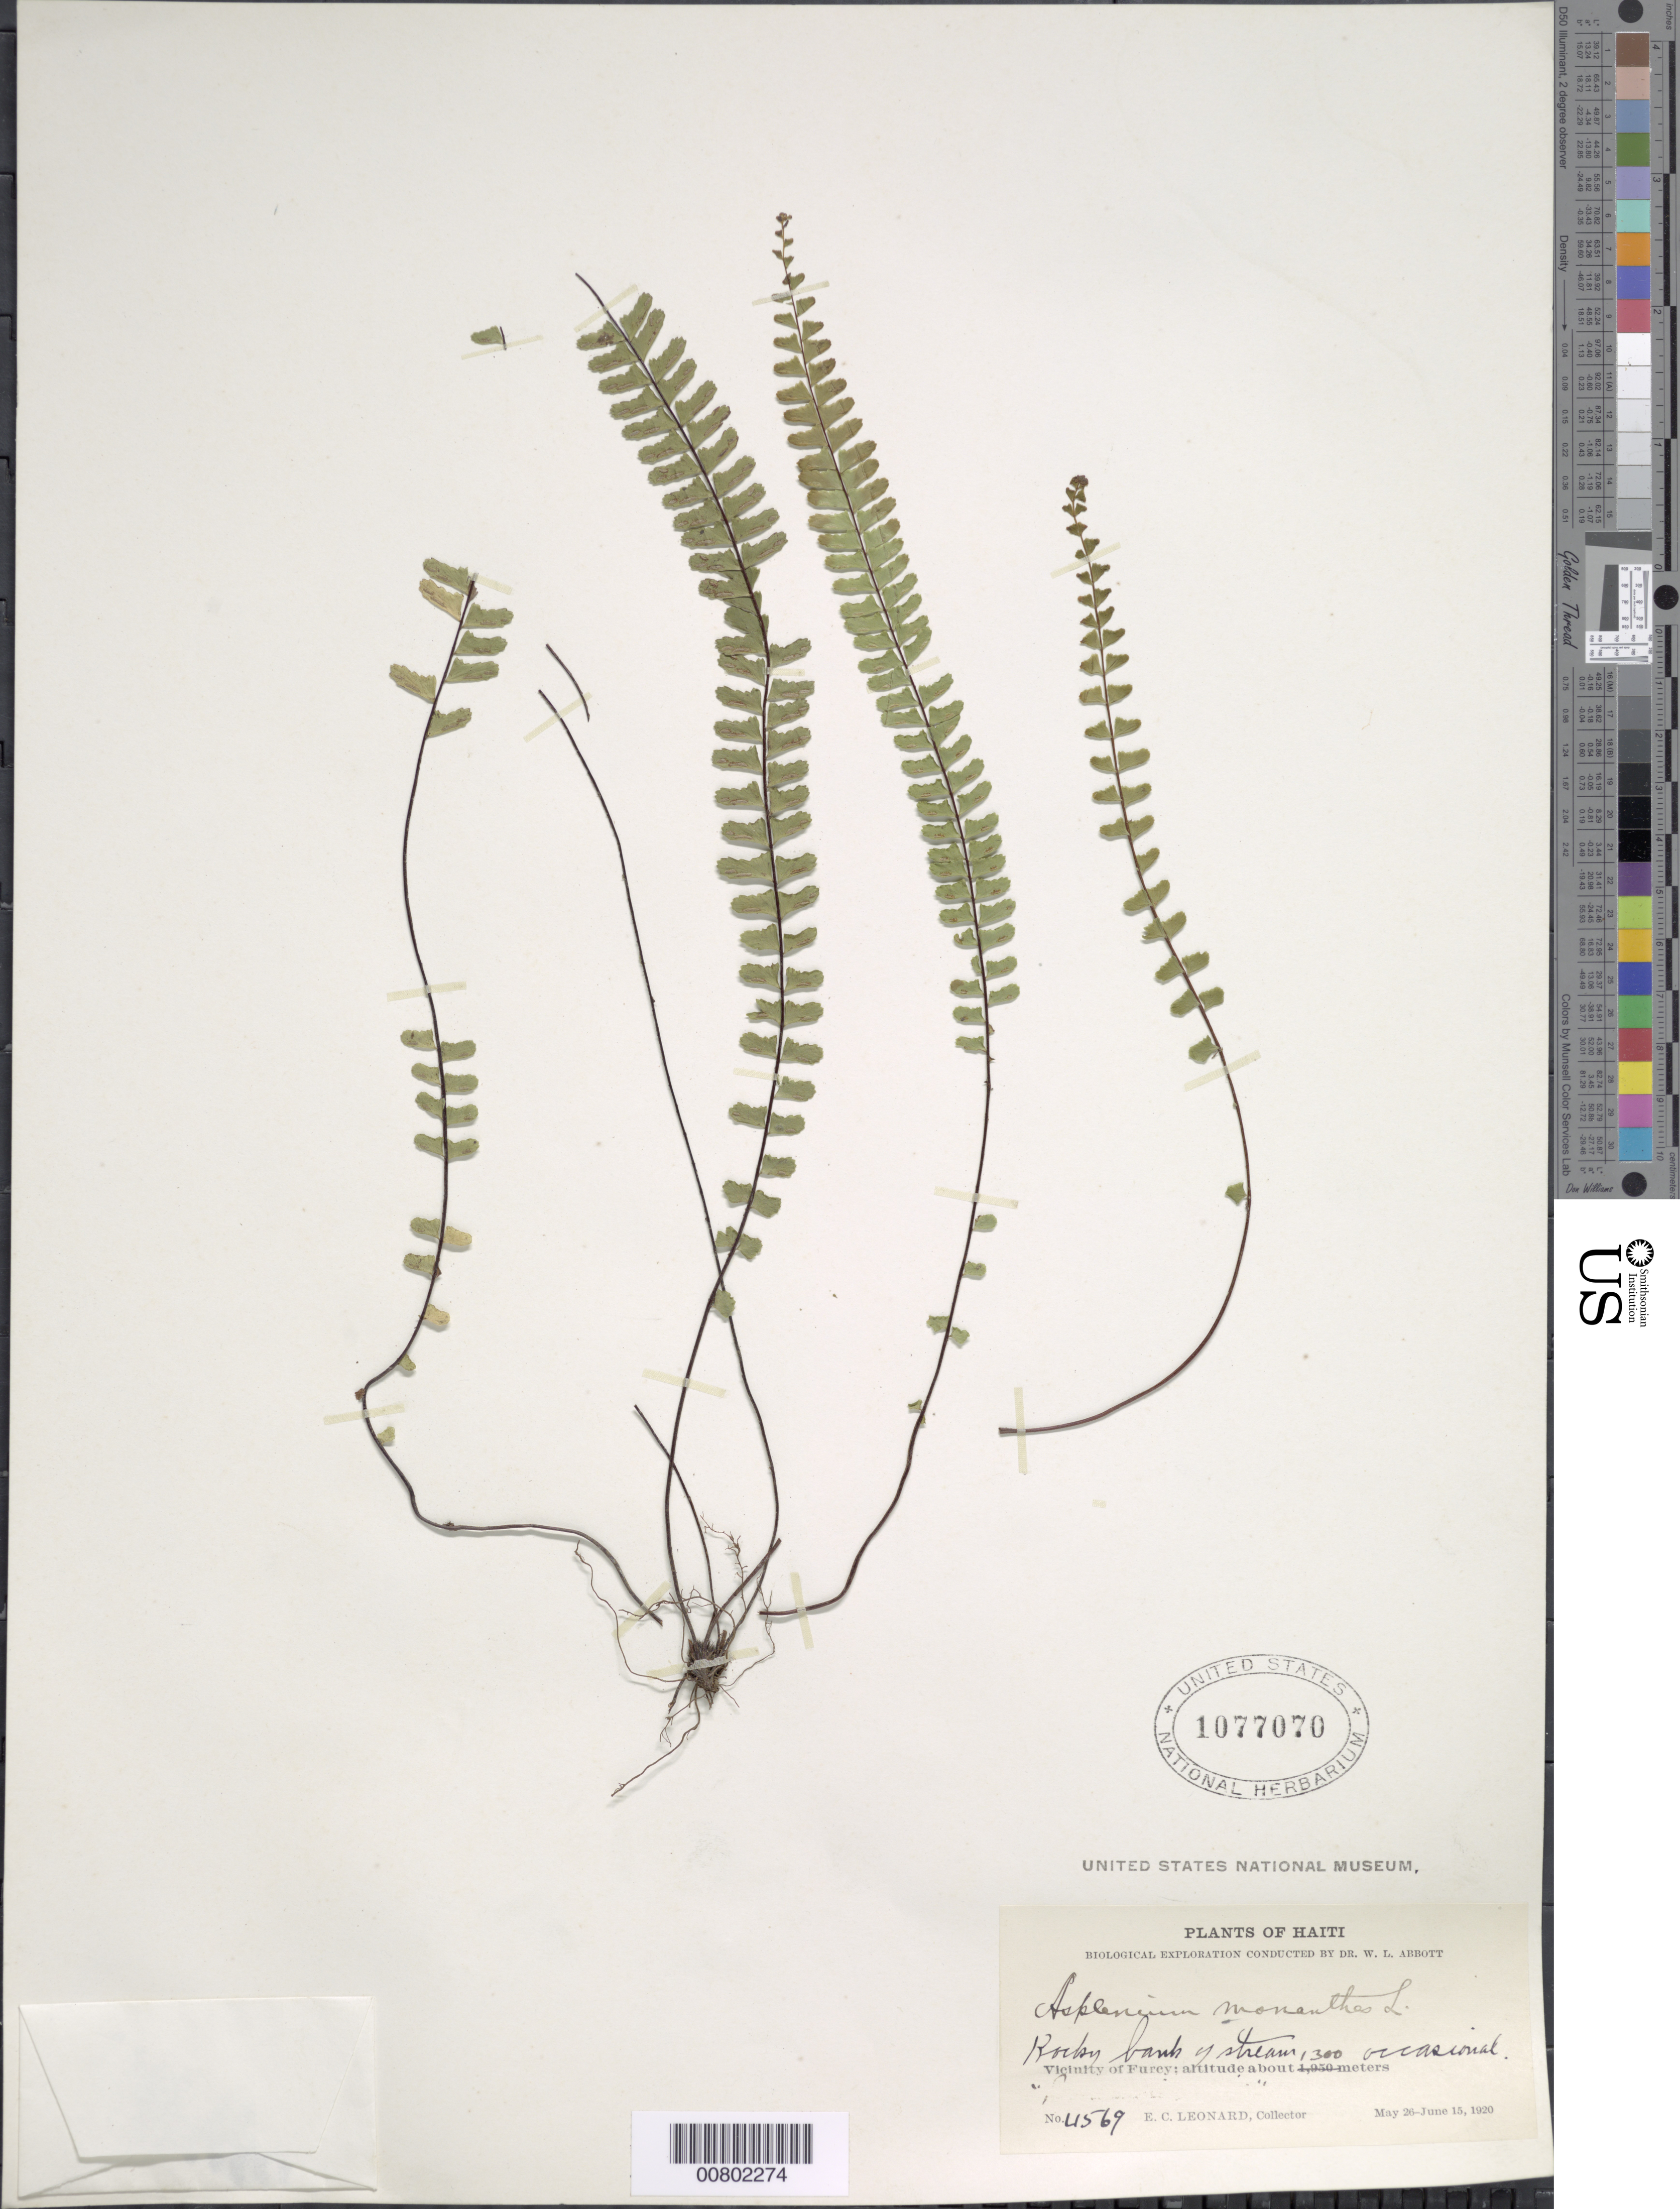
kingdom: Plantae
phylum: Tracheophyta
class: Polypodiopsida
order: Polypodiales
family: Aspleniaceae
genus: Asplenium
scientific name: Asplenium monanthes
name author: L.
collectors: E. C. Leonard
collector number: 4569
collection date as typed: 26 May 1920 to 15 Jun 1920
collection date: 1920-05-26/1920-06-15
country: Haiti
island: Hispaniola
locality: Furcy vicinity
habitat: Rocky bank of stream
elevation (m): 1300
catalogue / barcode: US 1077070